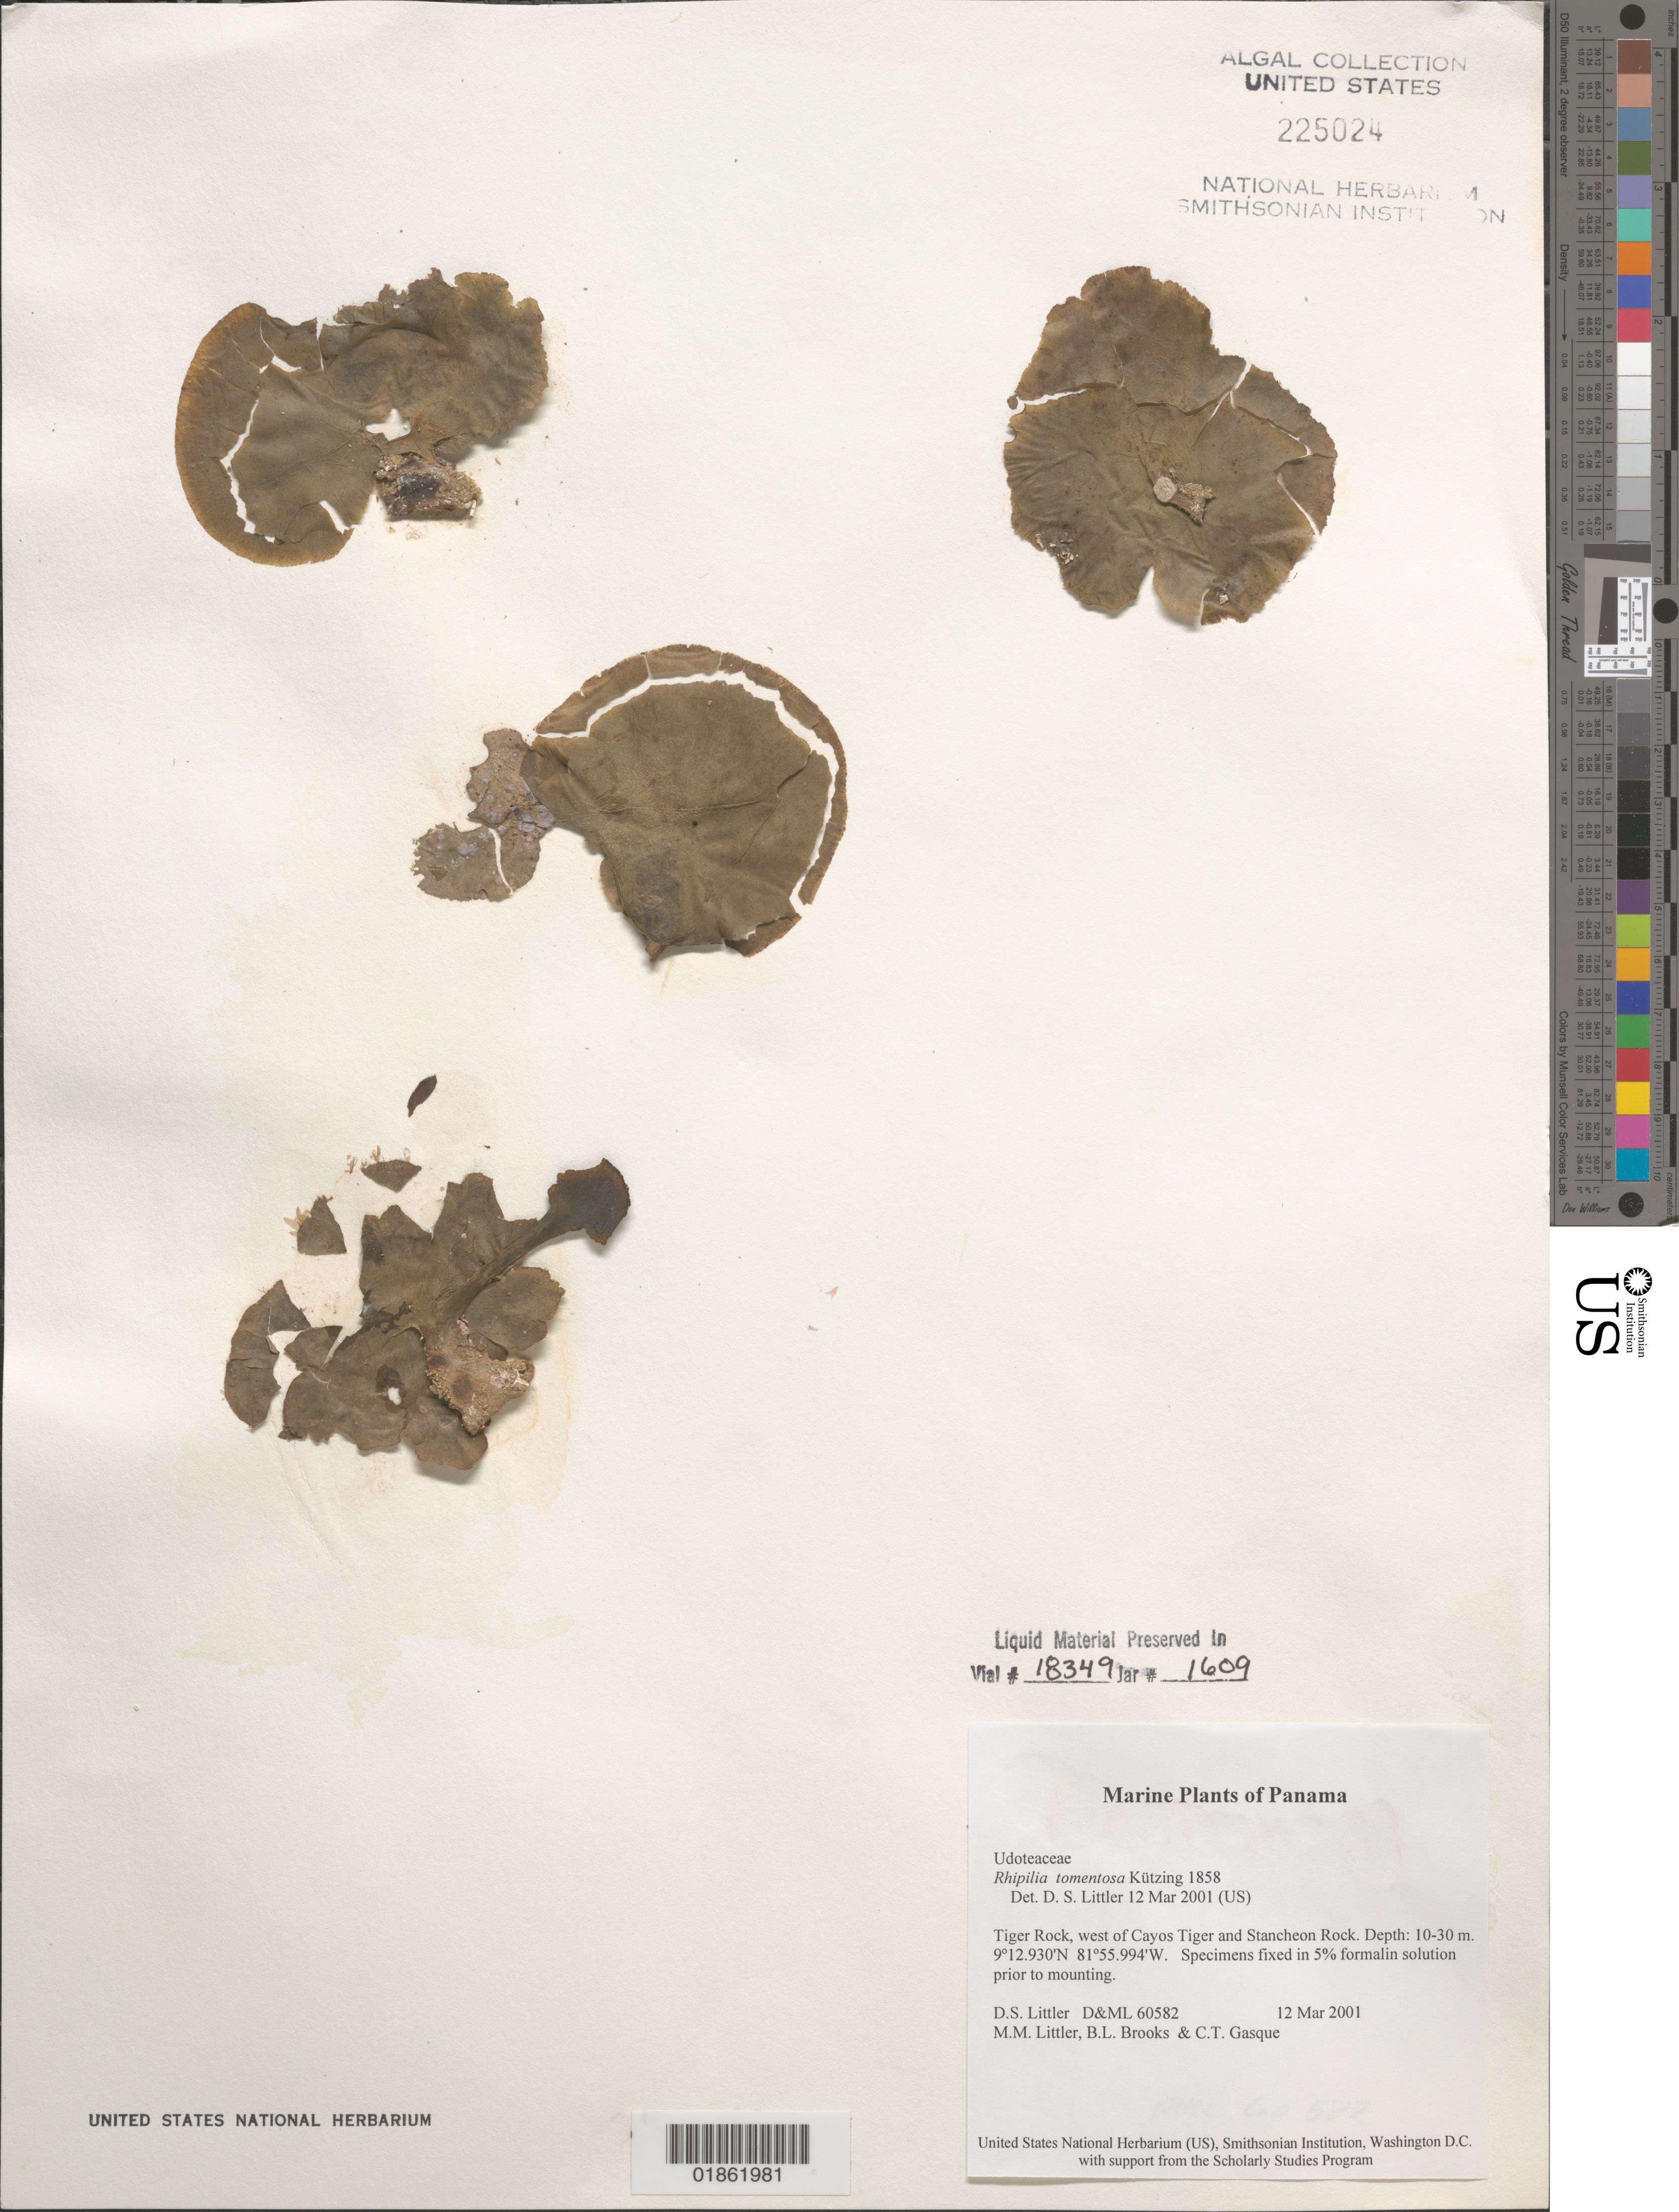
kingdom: Plantae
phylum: Chlorophyta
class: Ulvophyceae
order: Bryopsidales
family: Rhipiliaceae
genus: Rhipilia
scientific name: Rhipilia sp.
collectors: D. S. Littler, M. M. Littler & C. Gasque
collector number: D&ML 60582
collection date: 2001-03-12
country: Panama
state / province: Ngöbe-Buglé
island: Tiger Cays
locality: Tiger Rocks. Rock S of Stanchion Rock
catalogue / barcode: US 225024